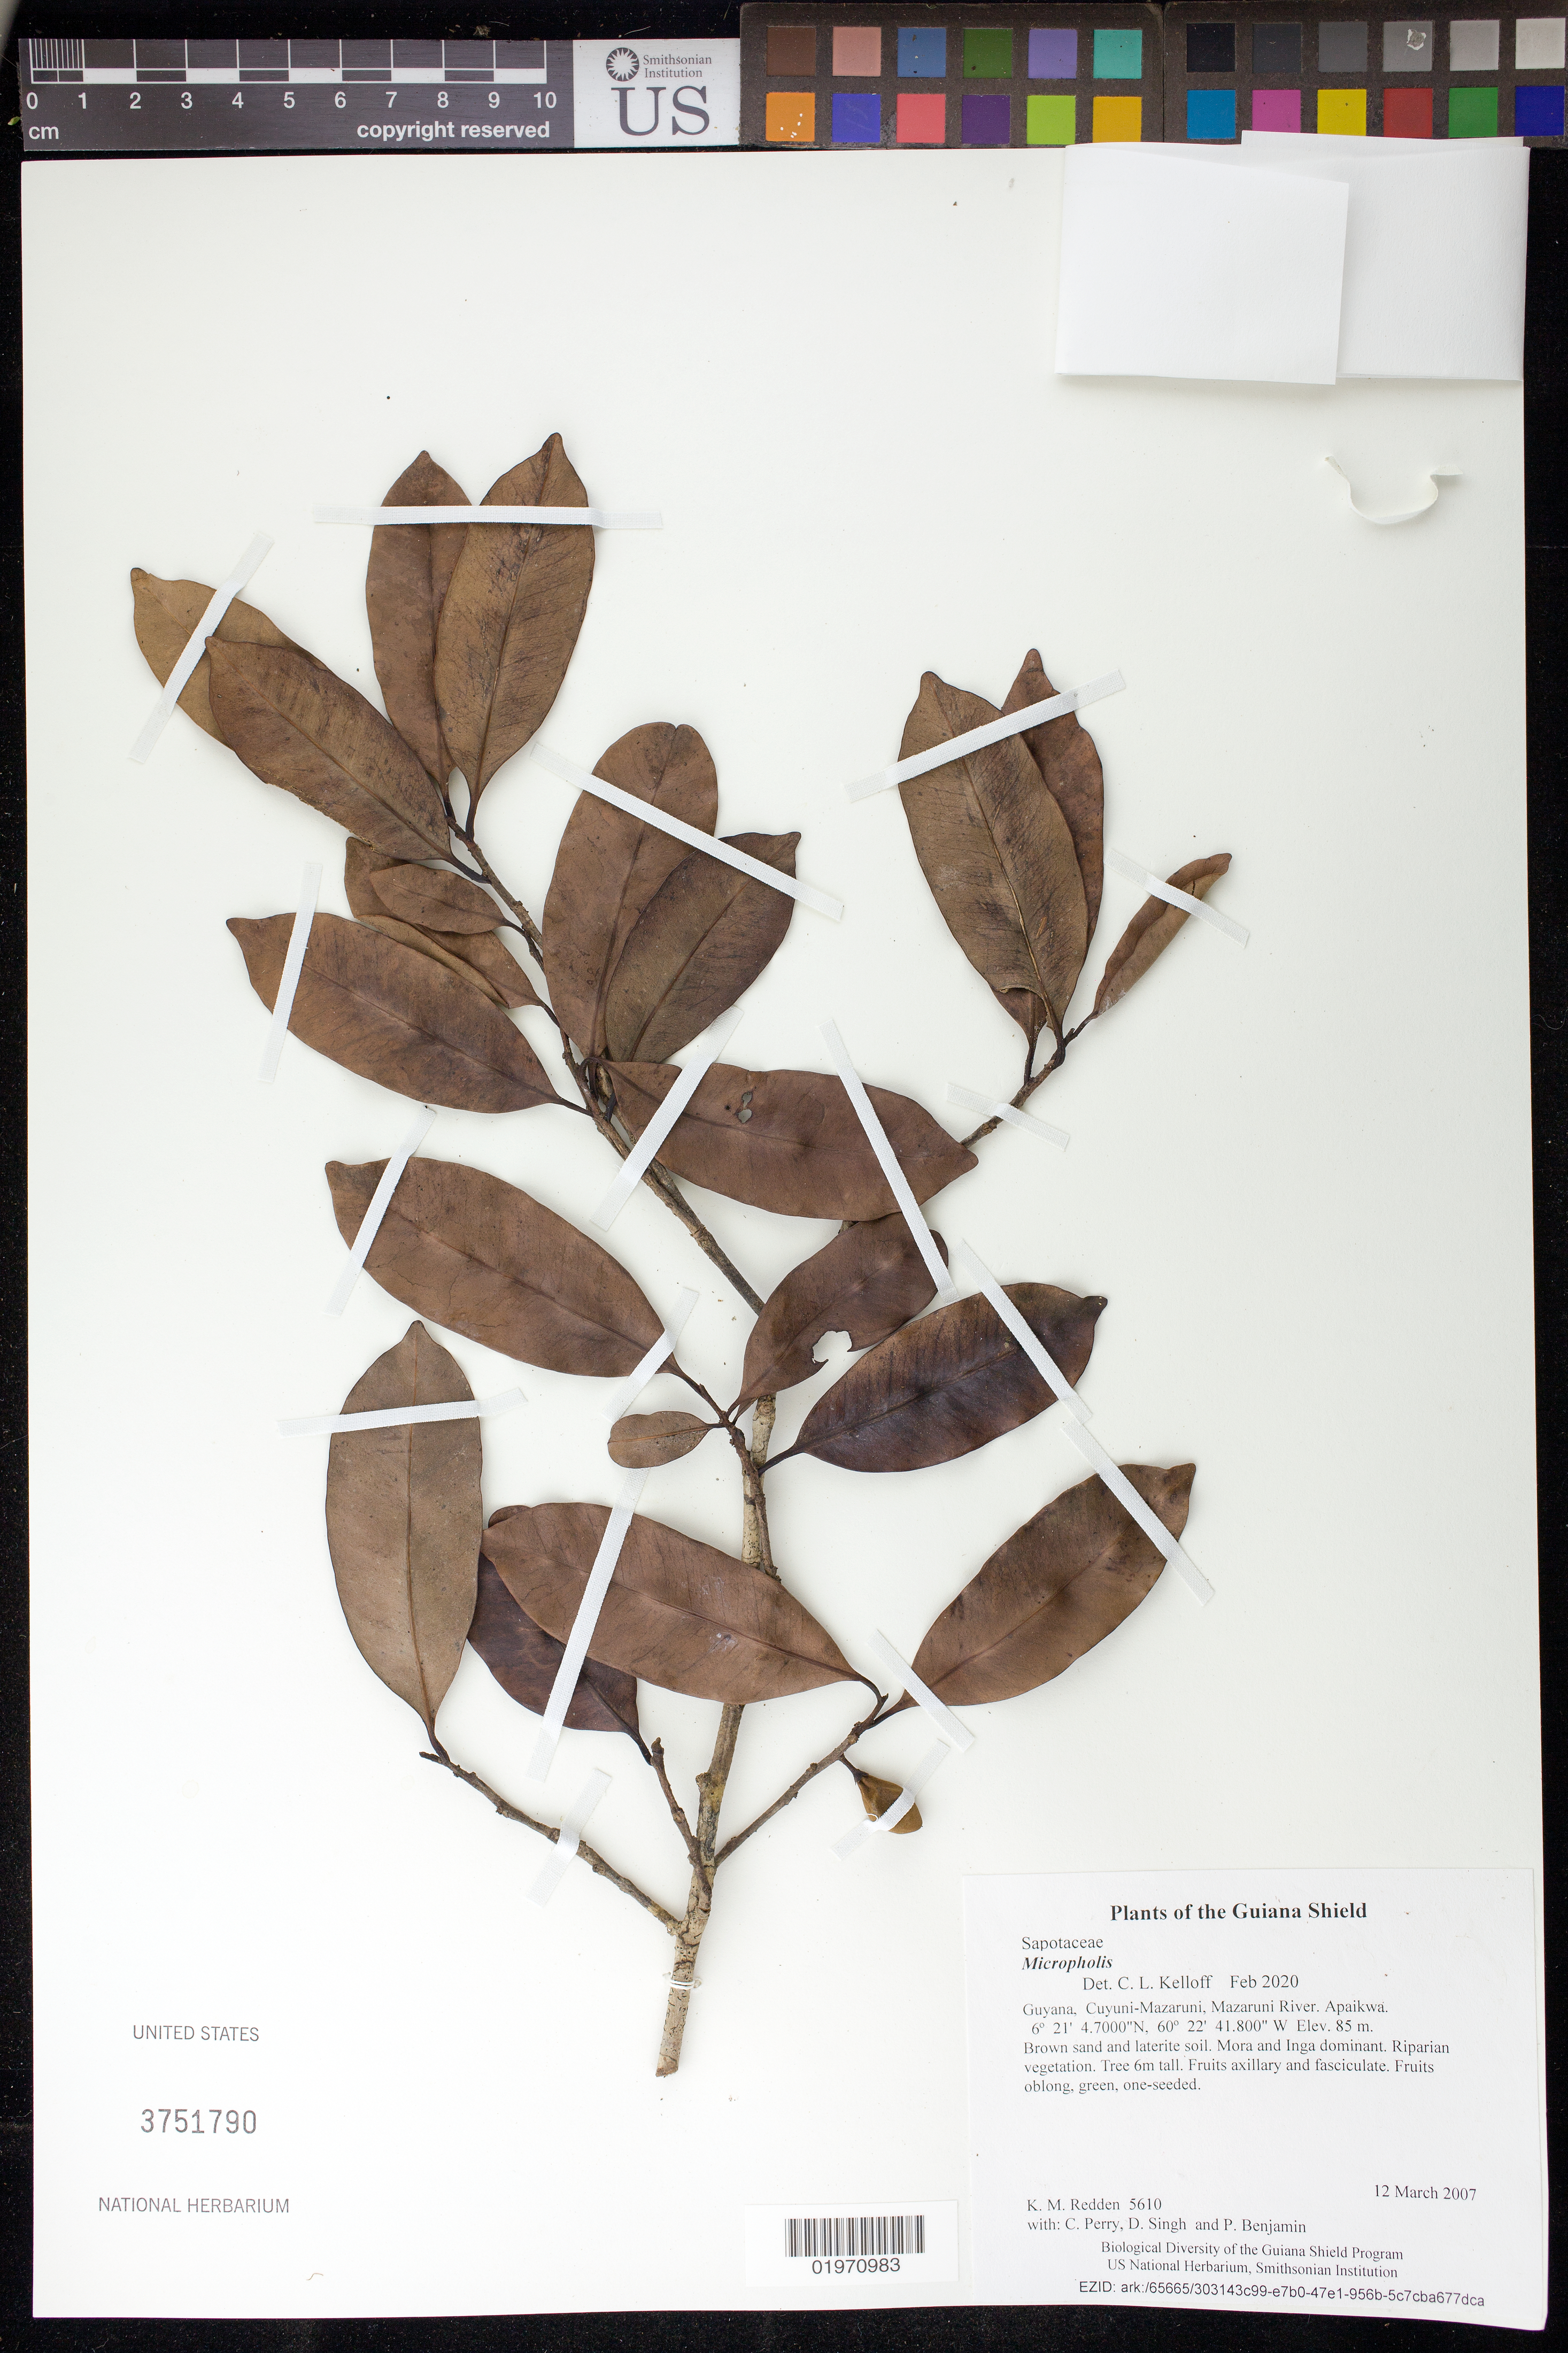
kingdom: Plantae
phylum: Tracheophyta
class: Magnoliopsida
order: Ericales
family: Sapotaceae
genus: Micropholis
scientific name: Micropholis sp.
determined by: Kelloff, C. L.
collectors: K. M. Redden, C. Perry, D. Singh & P. Benjamin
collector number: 5610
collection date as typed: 12 March 2007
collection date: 2007-03-12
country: Guyana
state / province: Cuyuni-Mazaruni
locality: Mazaruni River. Apaikwa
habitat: Brown sand and laterite soil. Mora and Inga dominant. Riparian vegetation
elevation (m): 85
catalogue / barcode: US 3751790